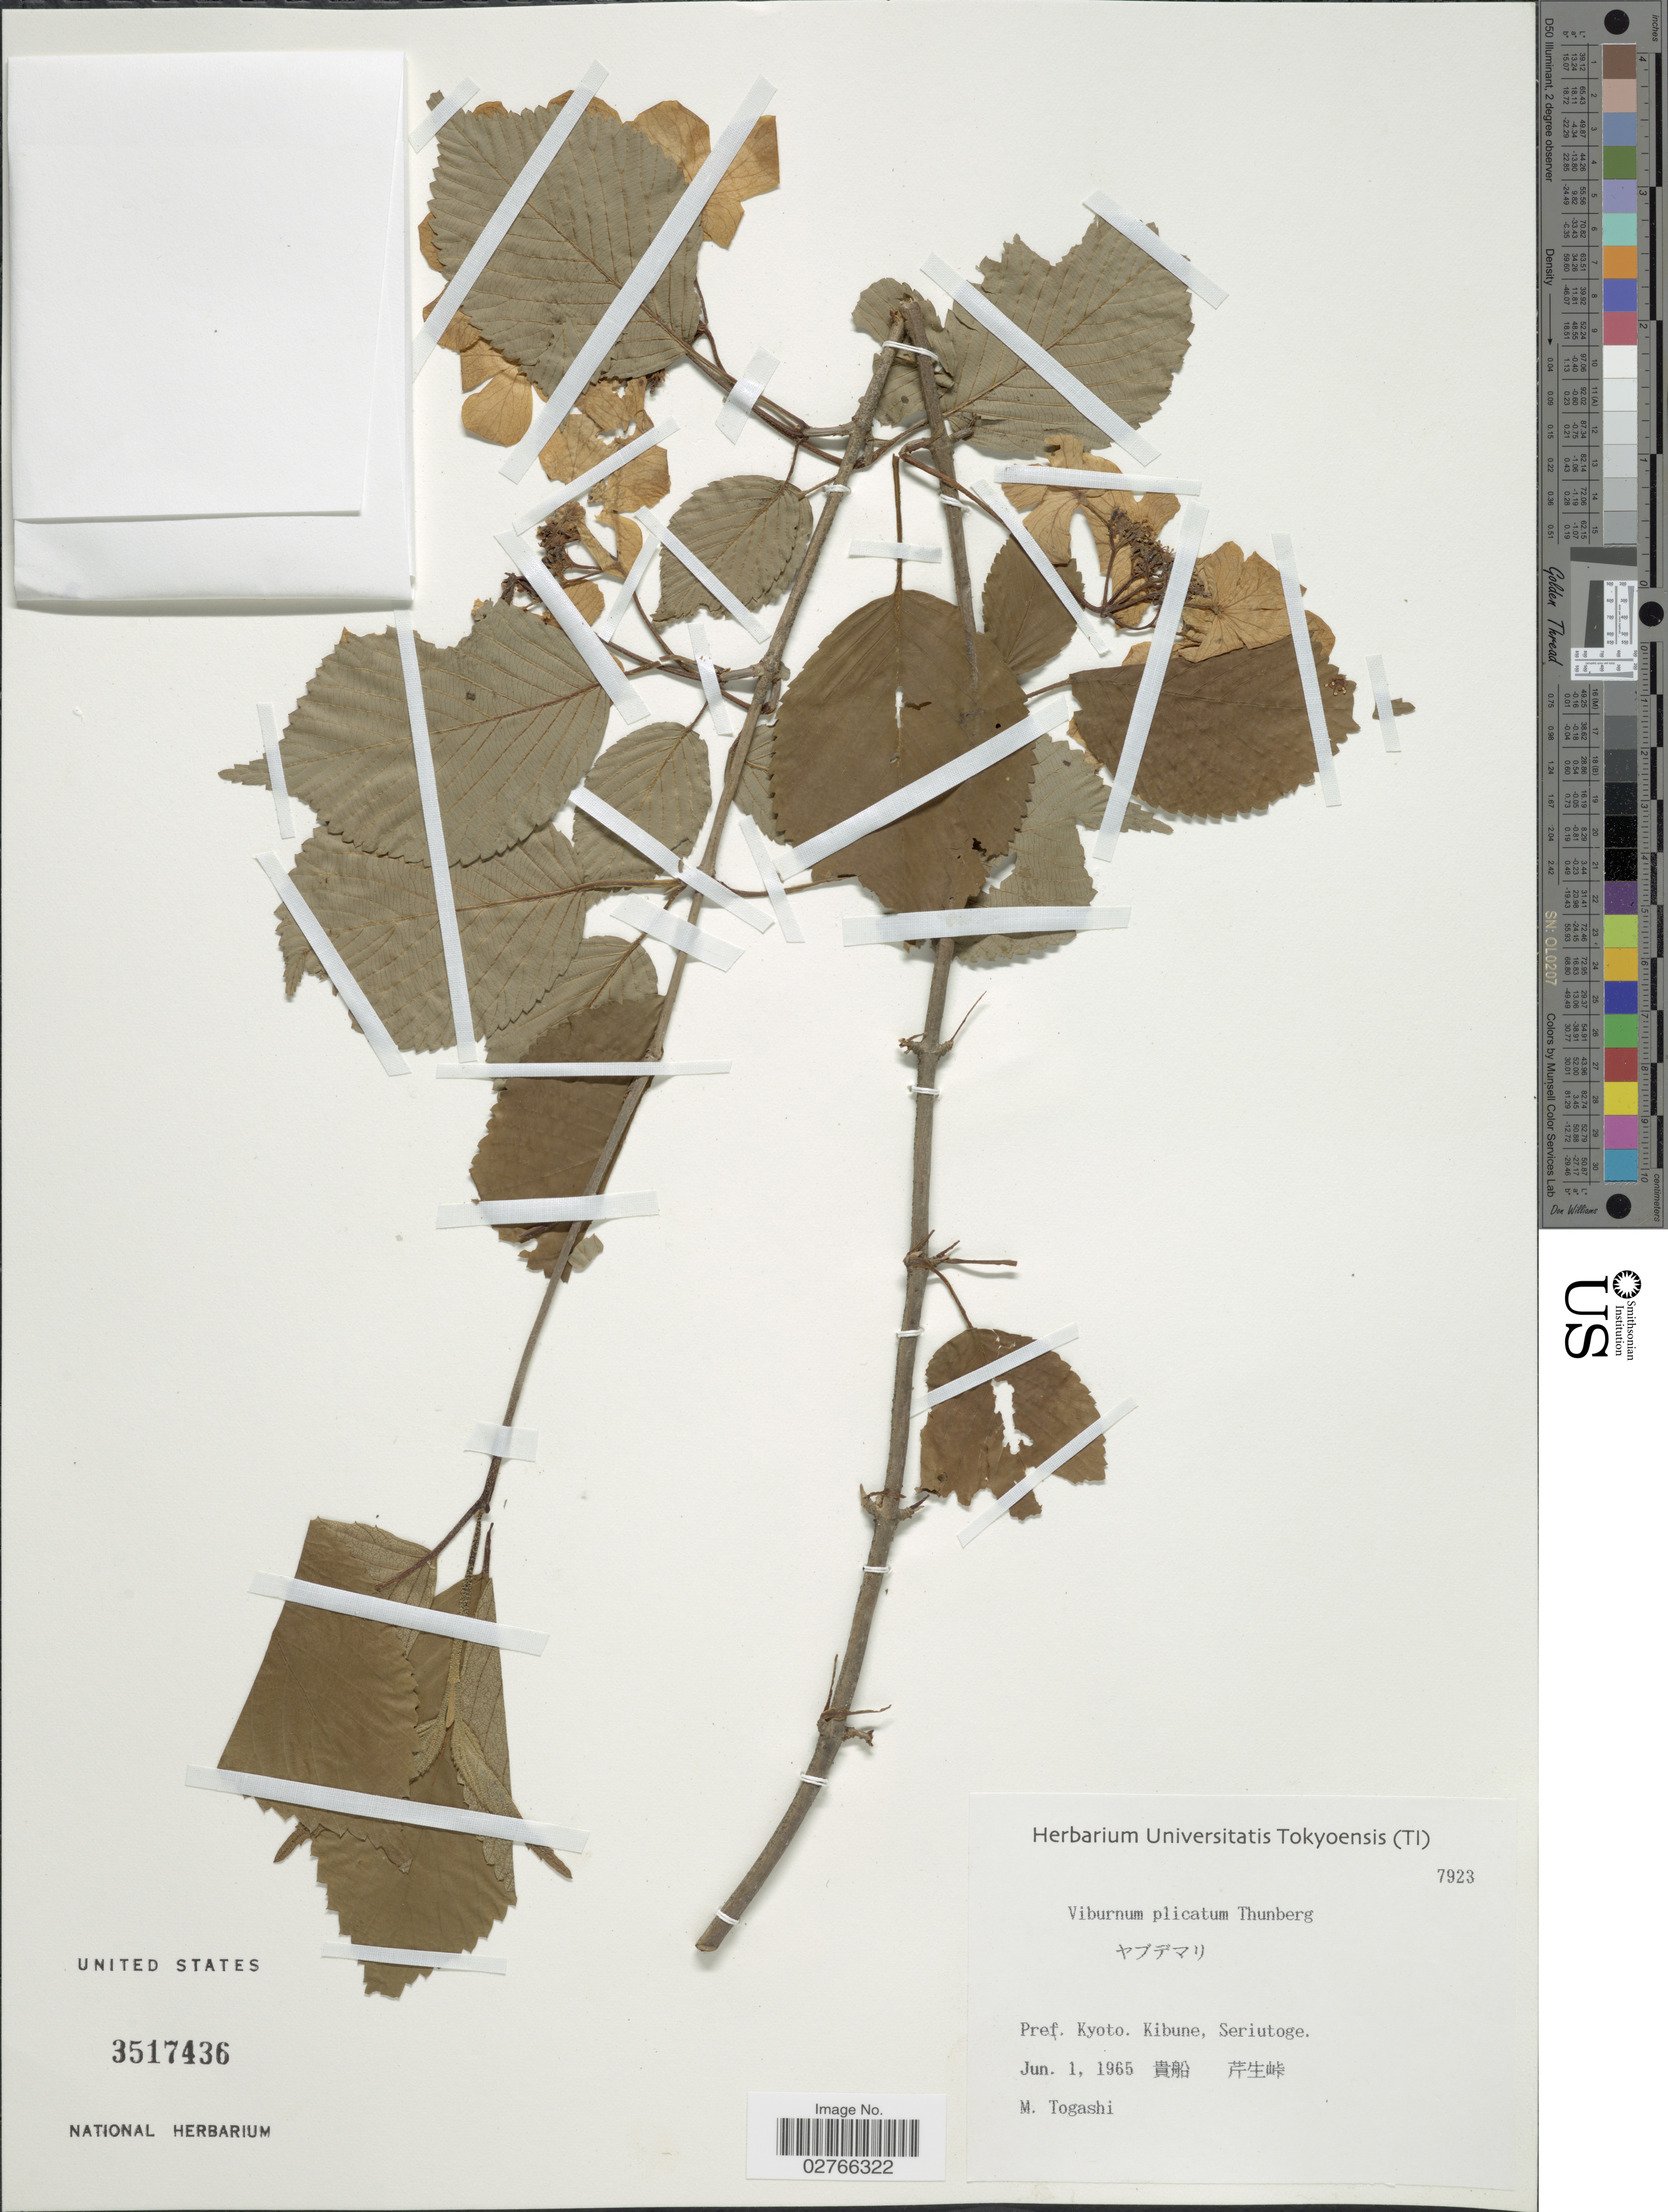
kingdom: Plantae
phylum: Tracheophyta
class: Magnoliopsida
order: Dipsacales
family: Viburnaceae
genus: Viburnum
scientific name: Viburnum plicatum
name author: Thunb.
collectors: Ex herb. Universitatis Tokyoensis (TI)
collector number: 7923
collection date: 1965-06-01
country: Japan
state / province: Kyoto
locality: Pref. Kyoto, Kibune, Seriutoge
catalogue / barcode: US 3517436